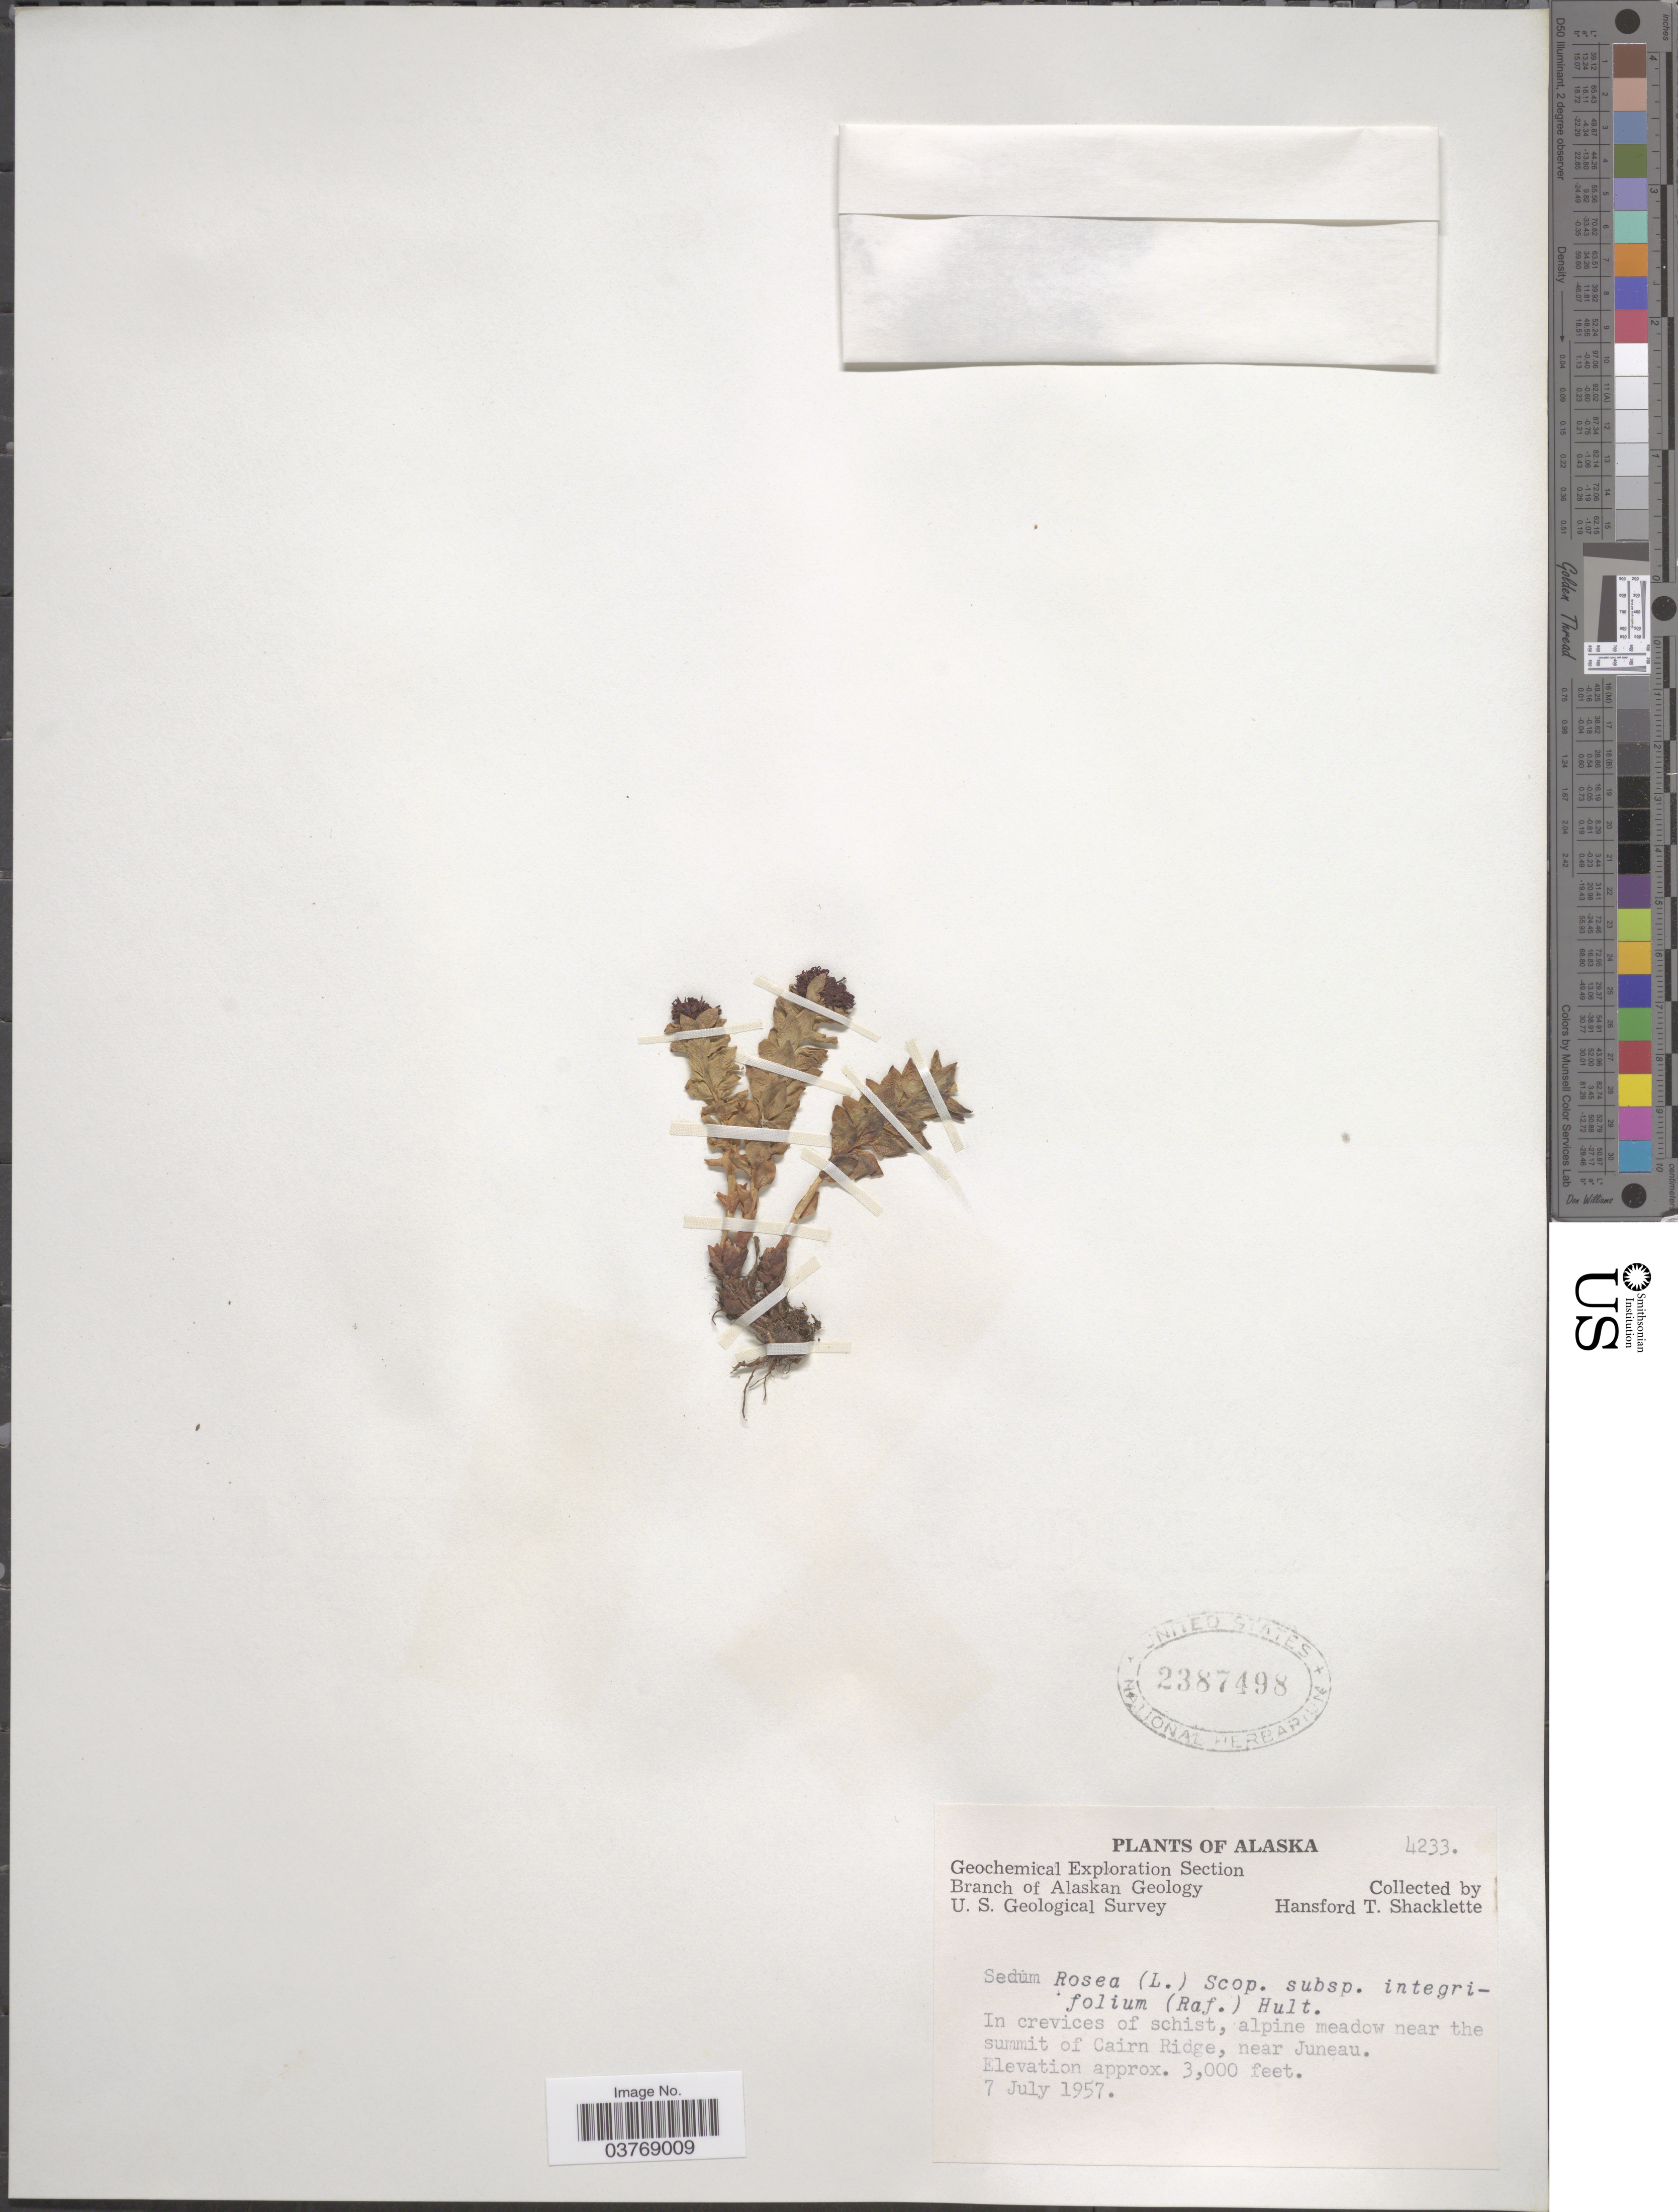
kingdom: Plantae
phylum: Tracheophyta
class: Magnoliopsida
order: Saxifragales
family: Crassulaceae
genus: Rhodiola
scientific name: Rhodiola integrifolia subsp. integrifolia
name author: Raf.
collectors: H. Shacklette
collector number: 4233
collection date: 1957-07-07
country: United States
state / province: Alaska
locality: Alpine meadow near the summit of Cairn Ridge, near Juneau.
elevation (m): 914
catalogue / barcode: US 2387498